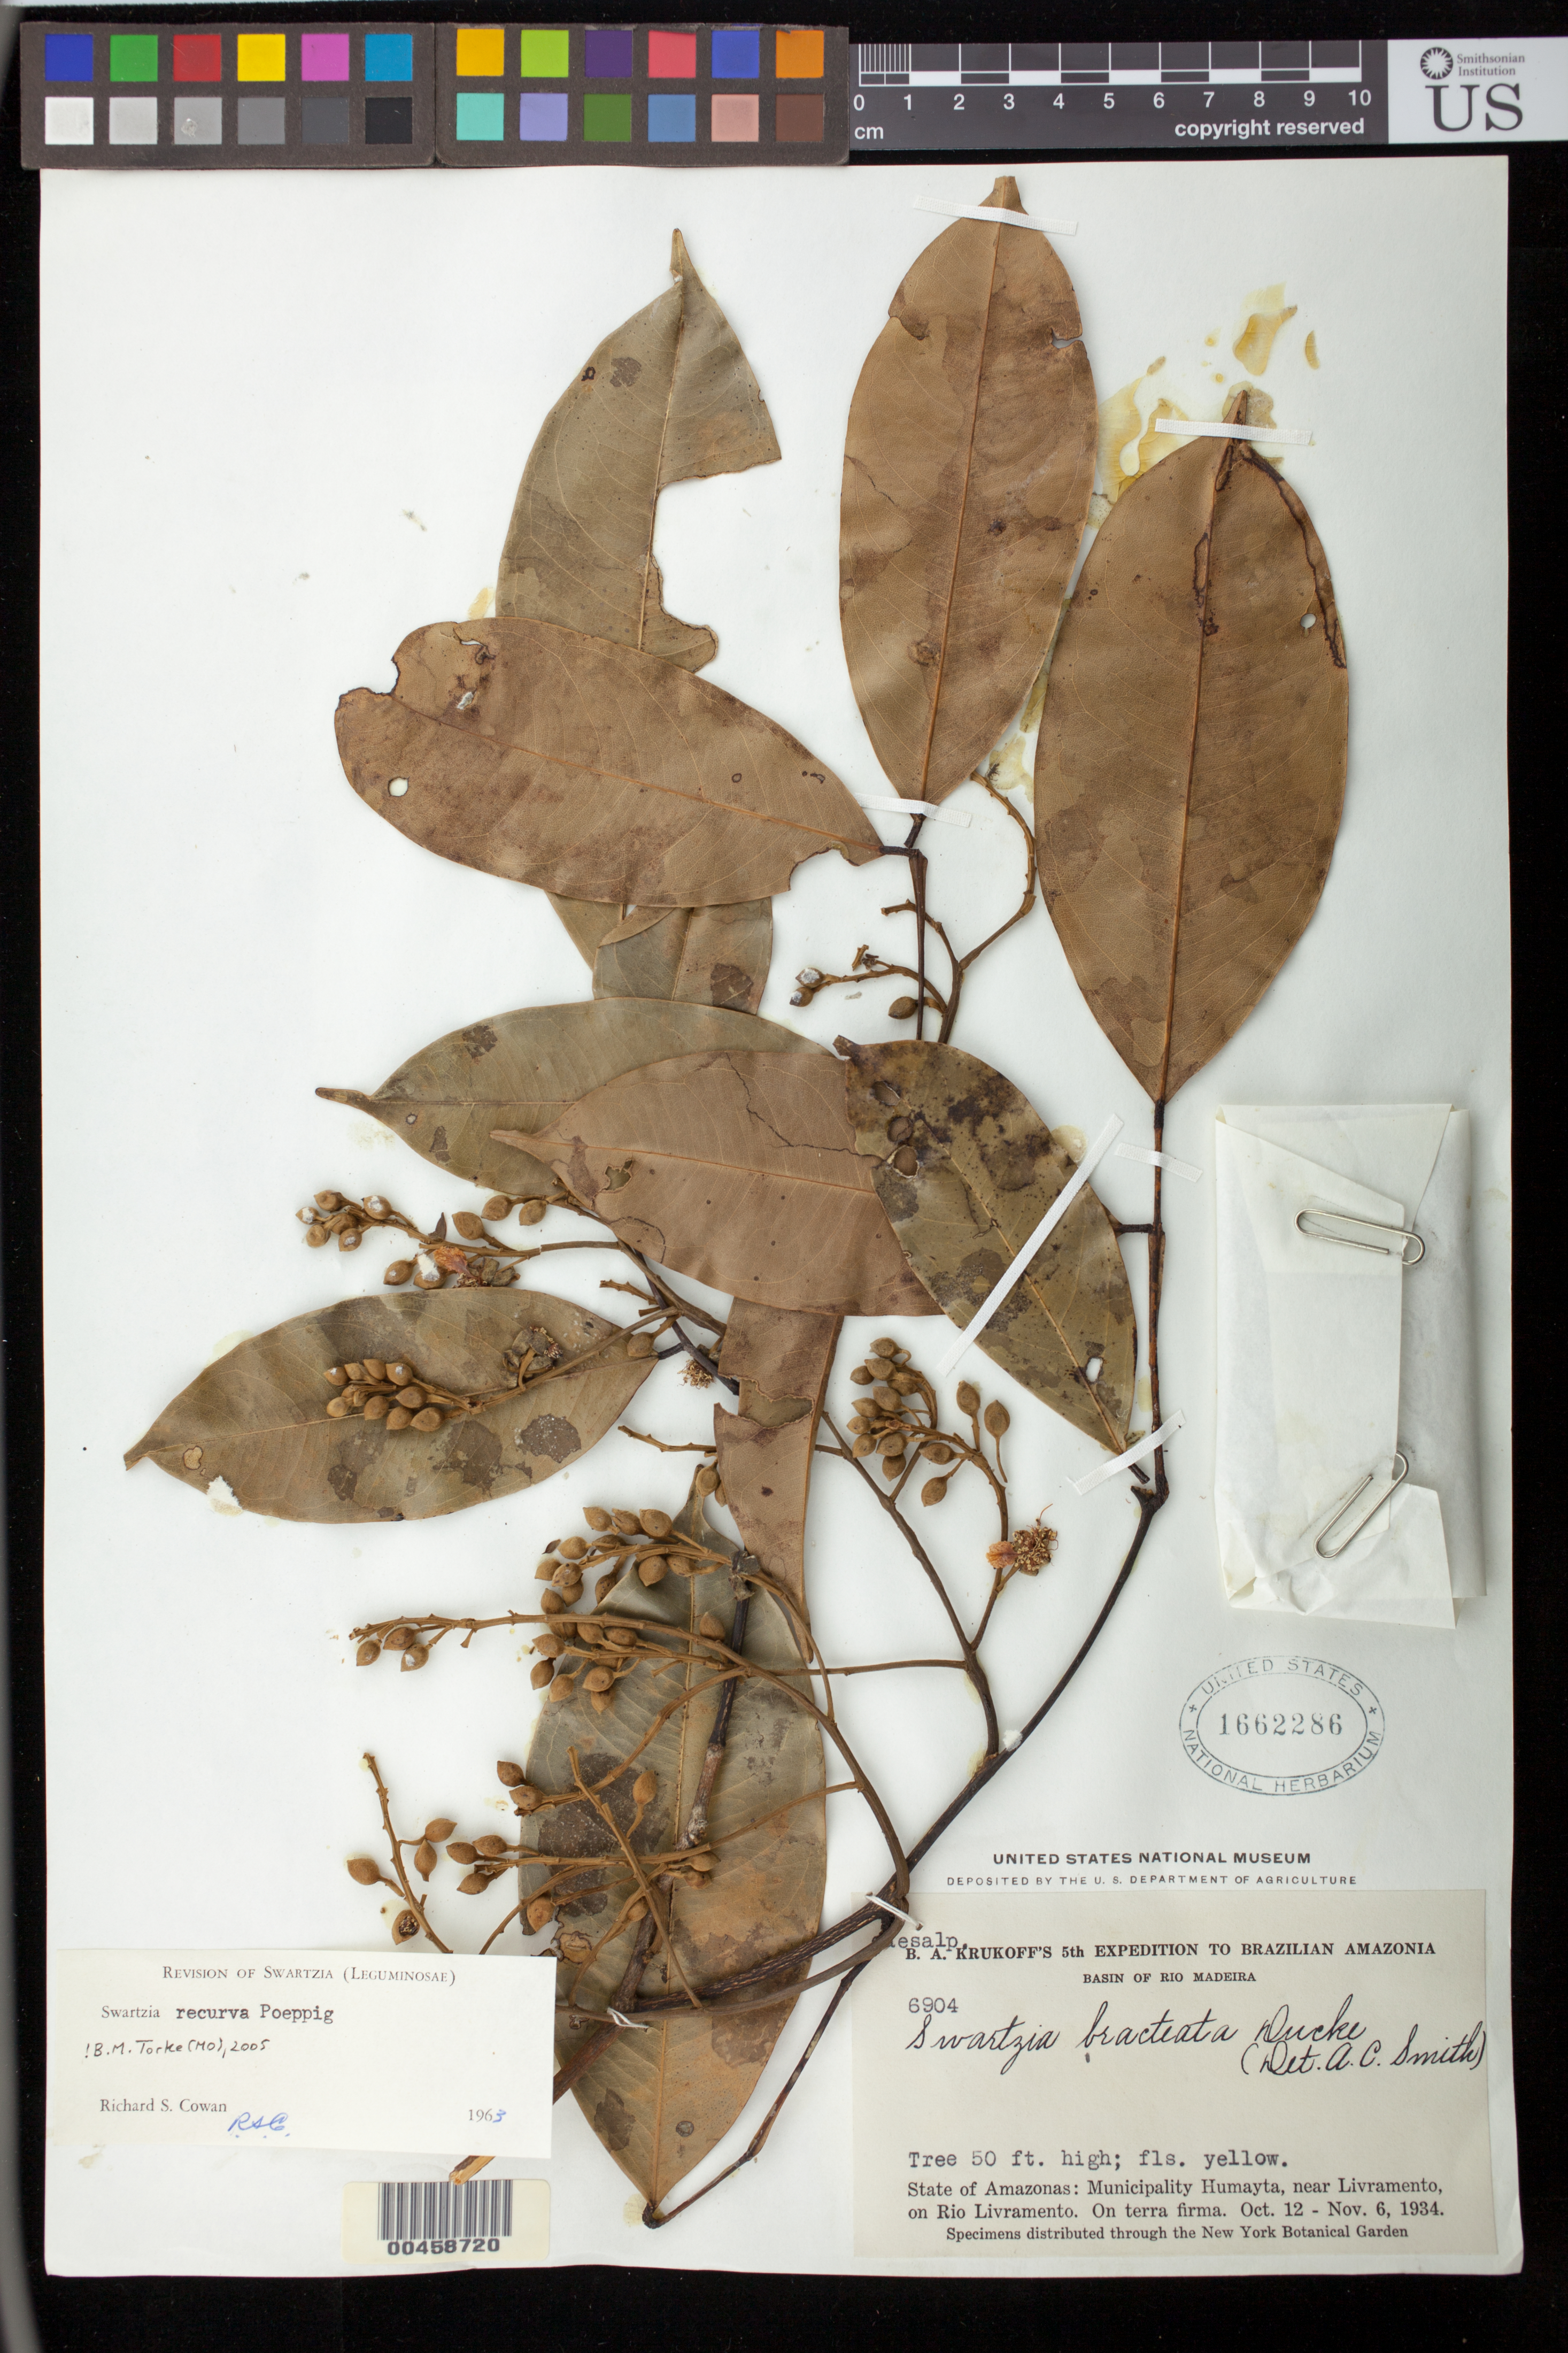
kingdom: Plantae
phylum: Tracheophyta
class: Magnoliopsida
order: Fabales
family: Fabaceae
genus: Swartzia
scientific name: Swartzia recurva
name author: Poepp.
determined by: Cowan, R. S.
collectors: B. A. Krukoff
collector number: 6904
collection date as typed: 12 Oct 1934 to 06 Nov 1934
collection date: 1934-10-12/1934-11-06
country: Brazil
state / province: Amazonas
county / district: Humaitá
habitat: On terra firma.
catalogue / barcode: US 1662286